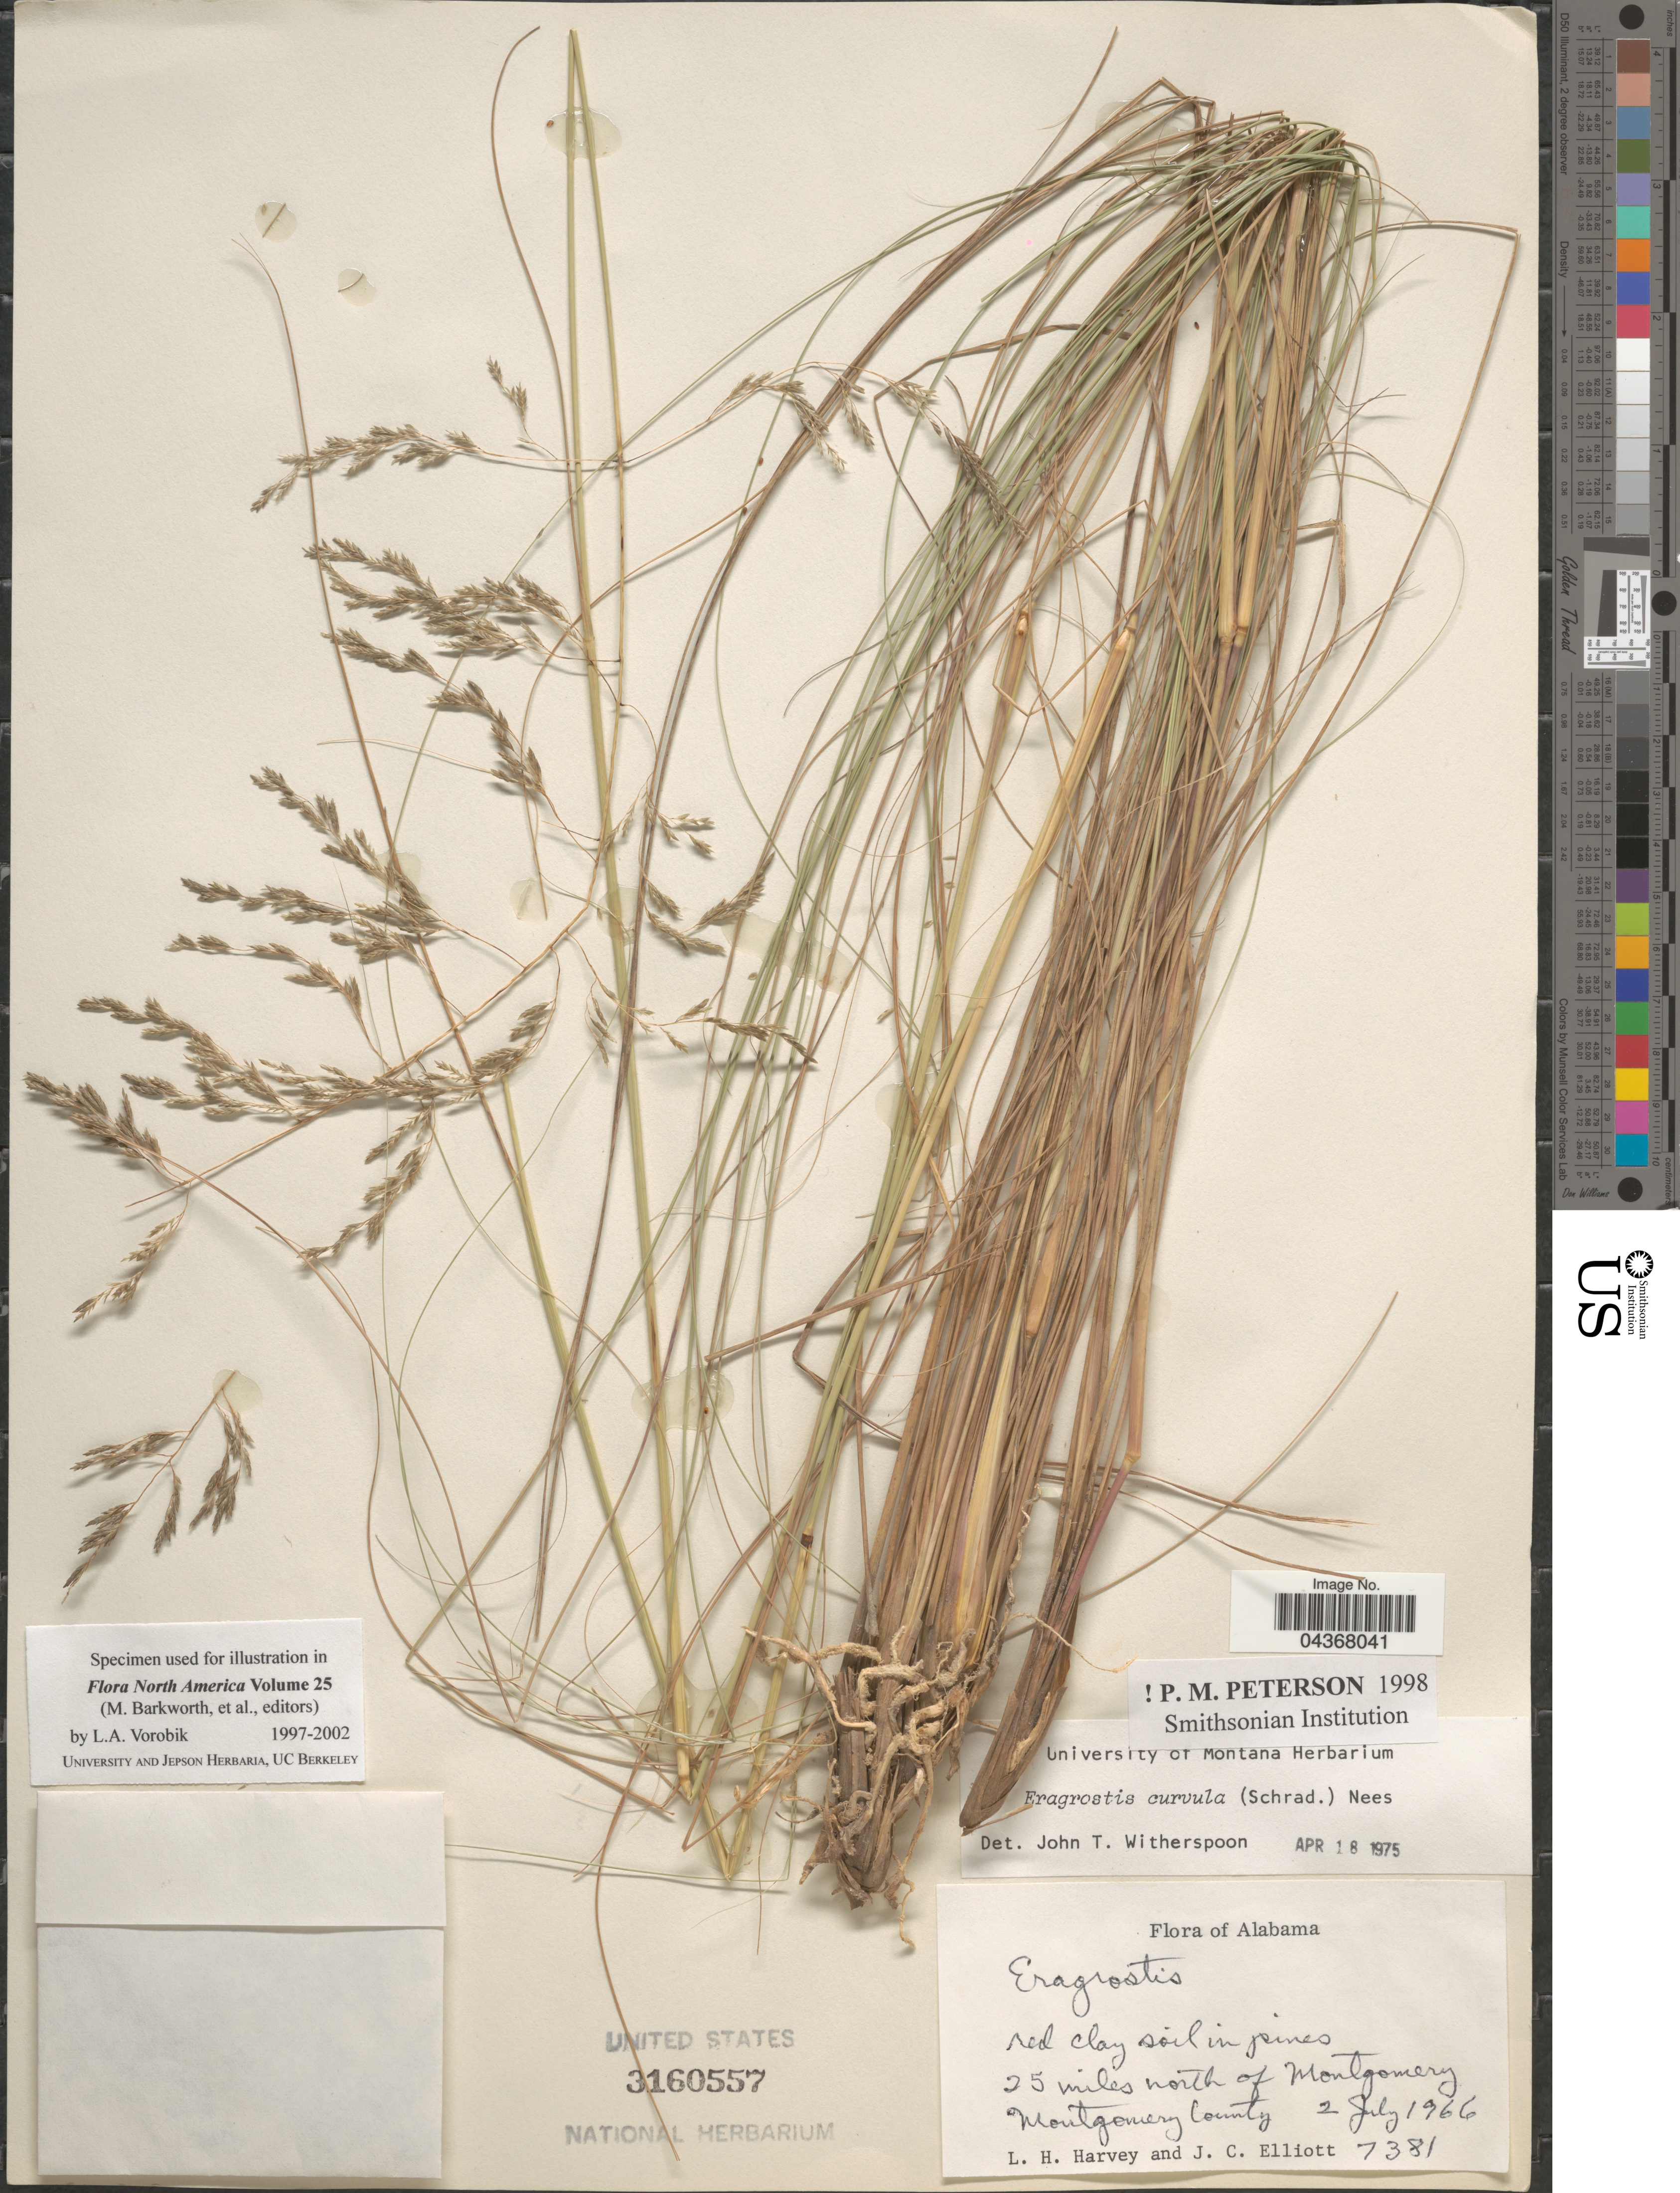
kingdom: Plantae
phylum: Tracheophyta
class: Liliopsida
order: Poales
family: Poaceae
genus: Eragrostis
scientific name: Eragrostis curvula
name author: (Schrad.) Nees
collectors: L. H. Harvey & J. C. Elliott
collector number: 7381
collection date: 1966-07-02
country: United States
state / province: Alabama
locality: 25 miles north of Montgomery. Montgomery County.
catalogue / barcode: US 3160557